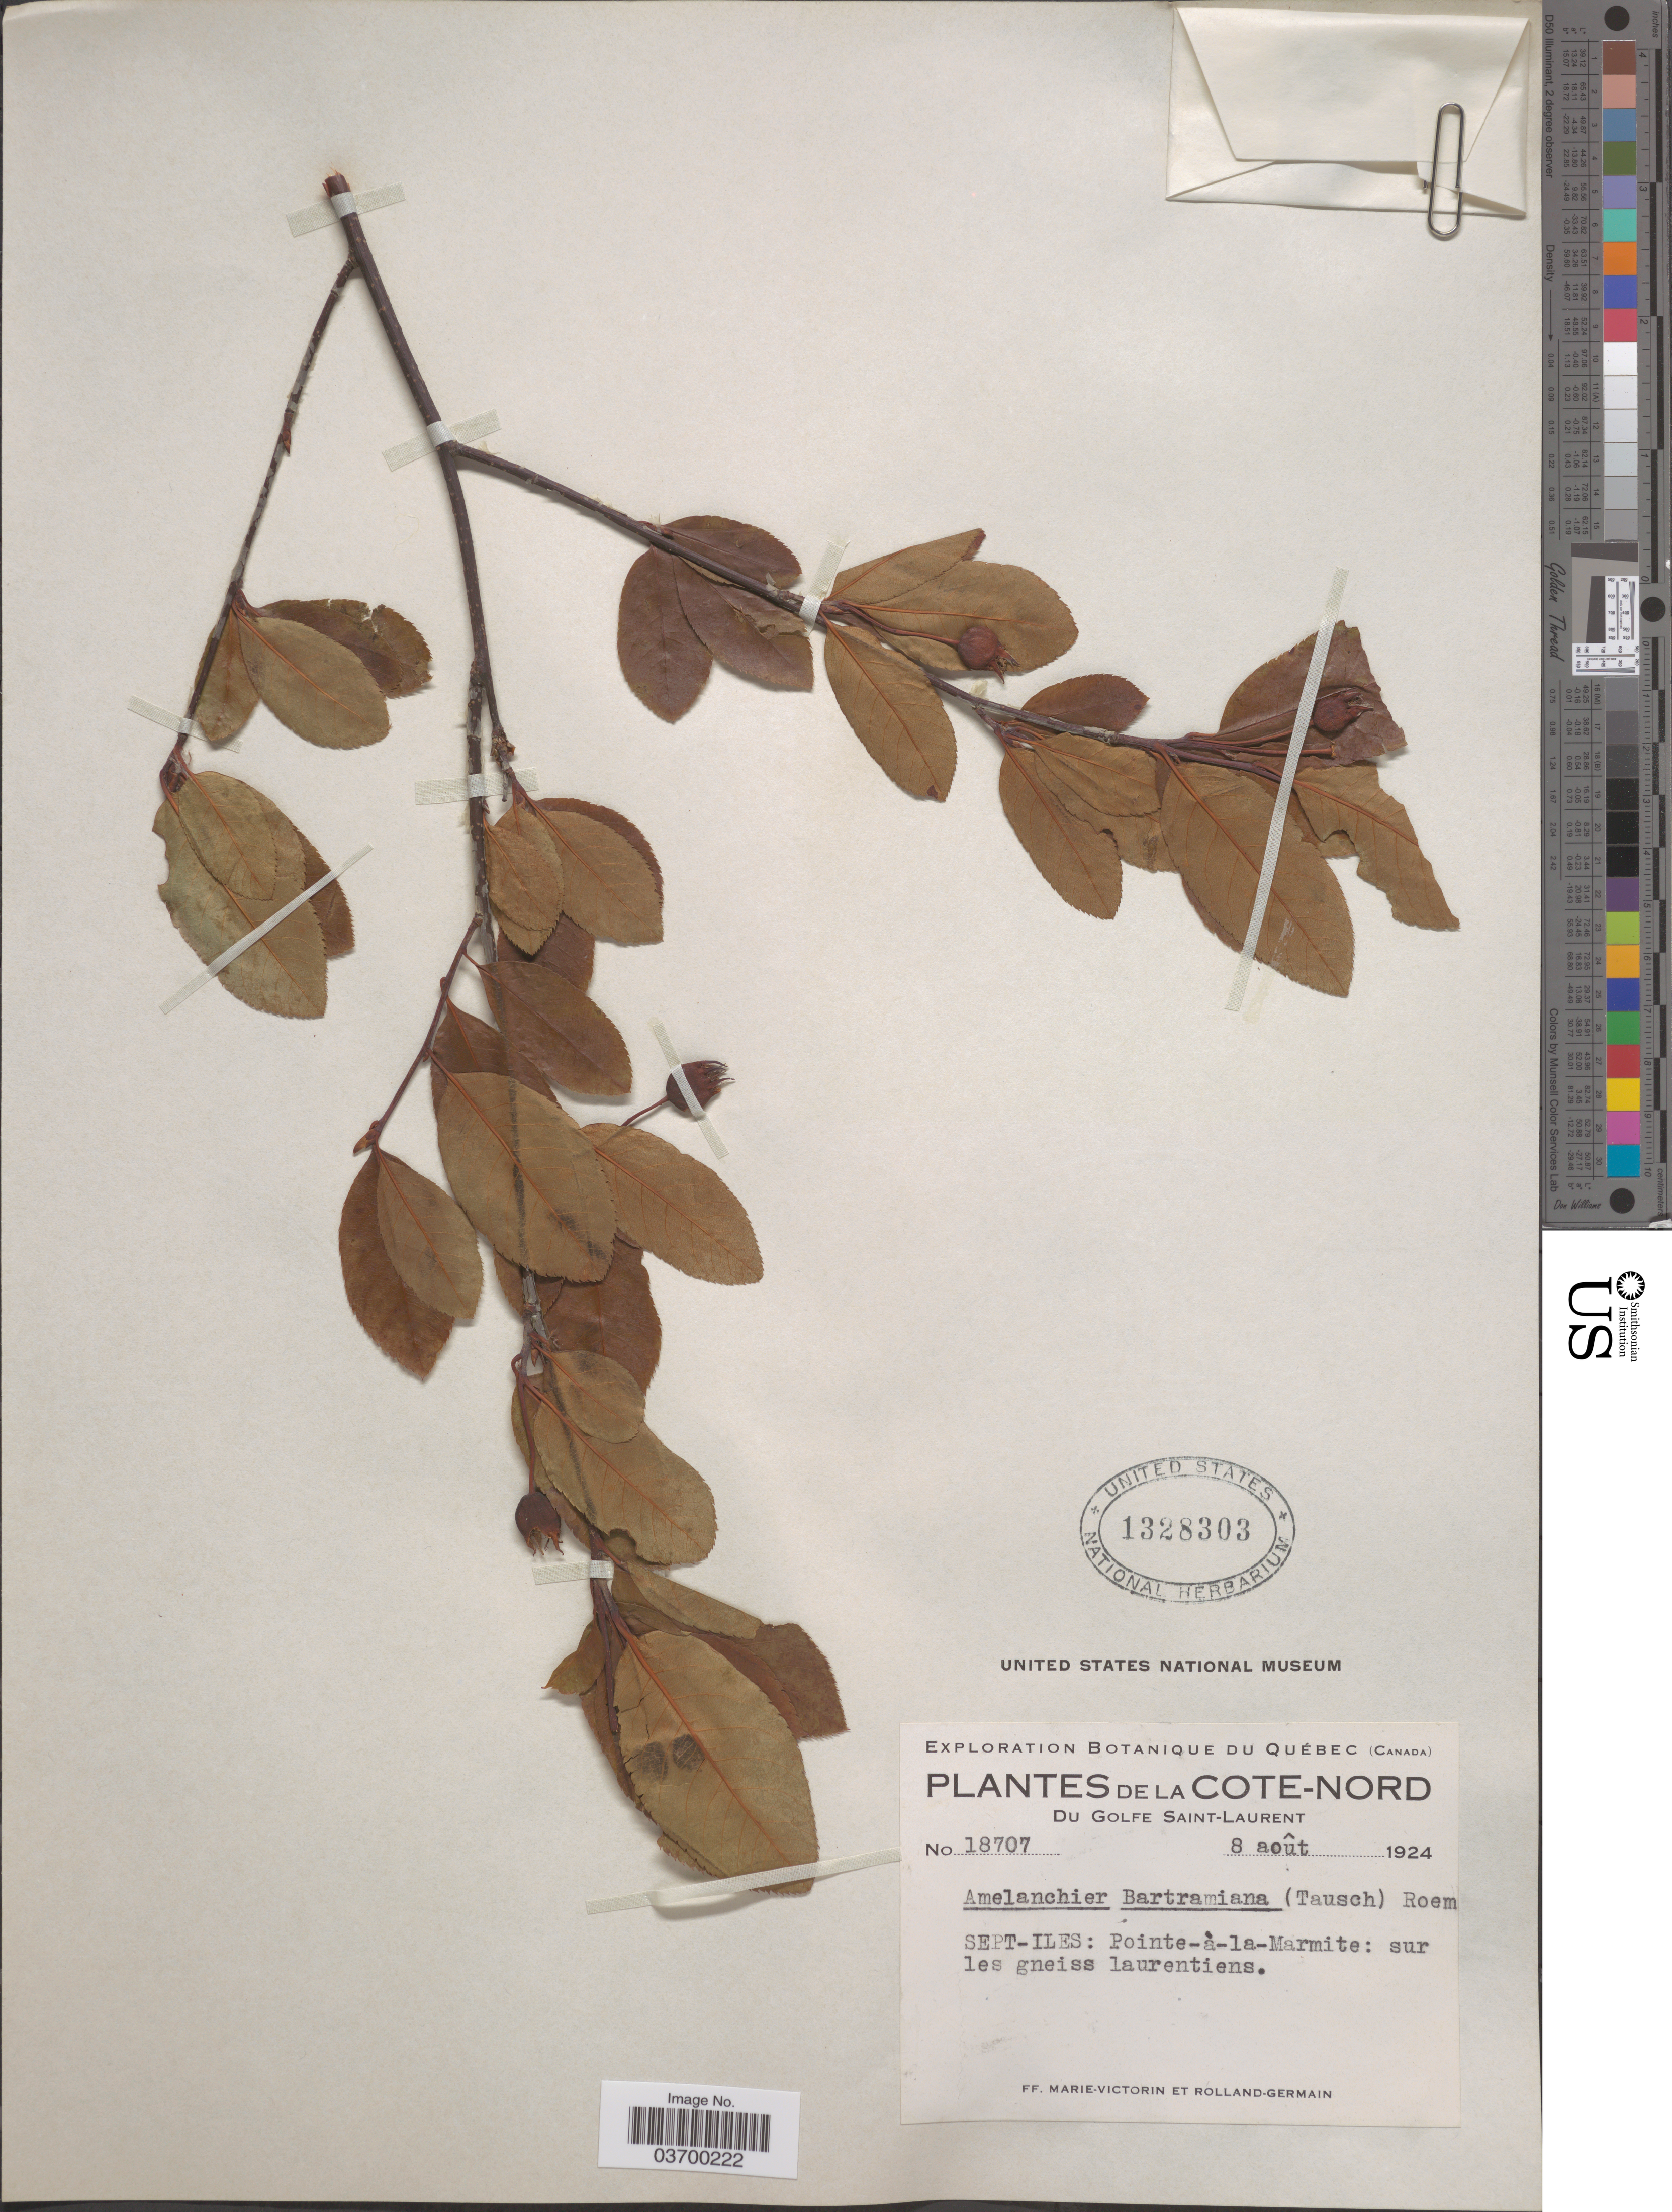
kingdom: Plantae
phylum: Tracheophyta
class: Magnoliopsida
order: Rosales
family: Rosaceae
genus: Amelanchier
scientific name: Amelanchier bartramiana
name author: (Tausch) M. Roem.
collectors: F. Marie-Victorin & Rolland-Germain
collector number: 18707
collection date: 1924-08-08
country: Canada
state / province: Quebec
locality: La Cote-Nord. Du Golfe Saint- Laurent. Sept-Iles: Pointe-à-la-Marmite.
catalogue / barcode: US 1328303